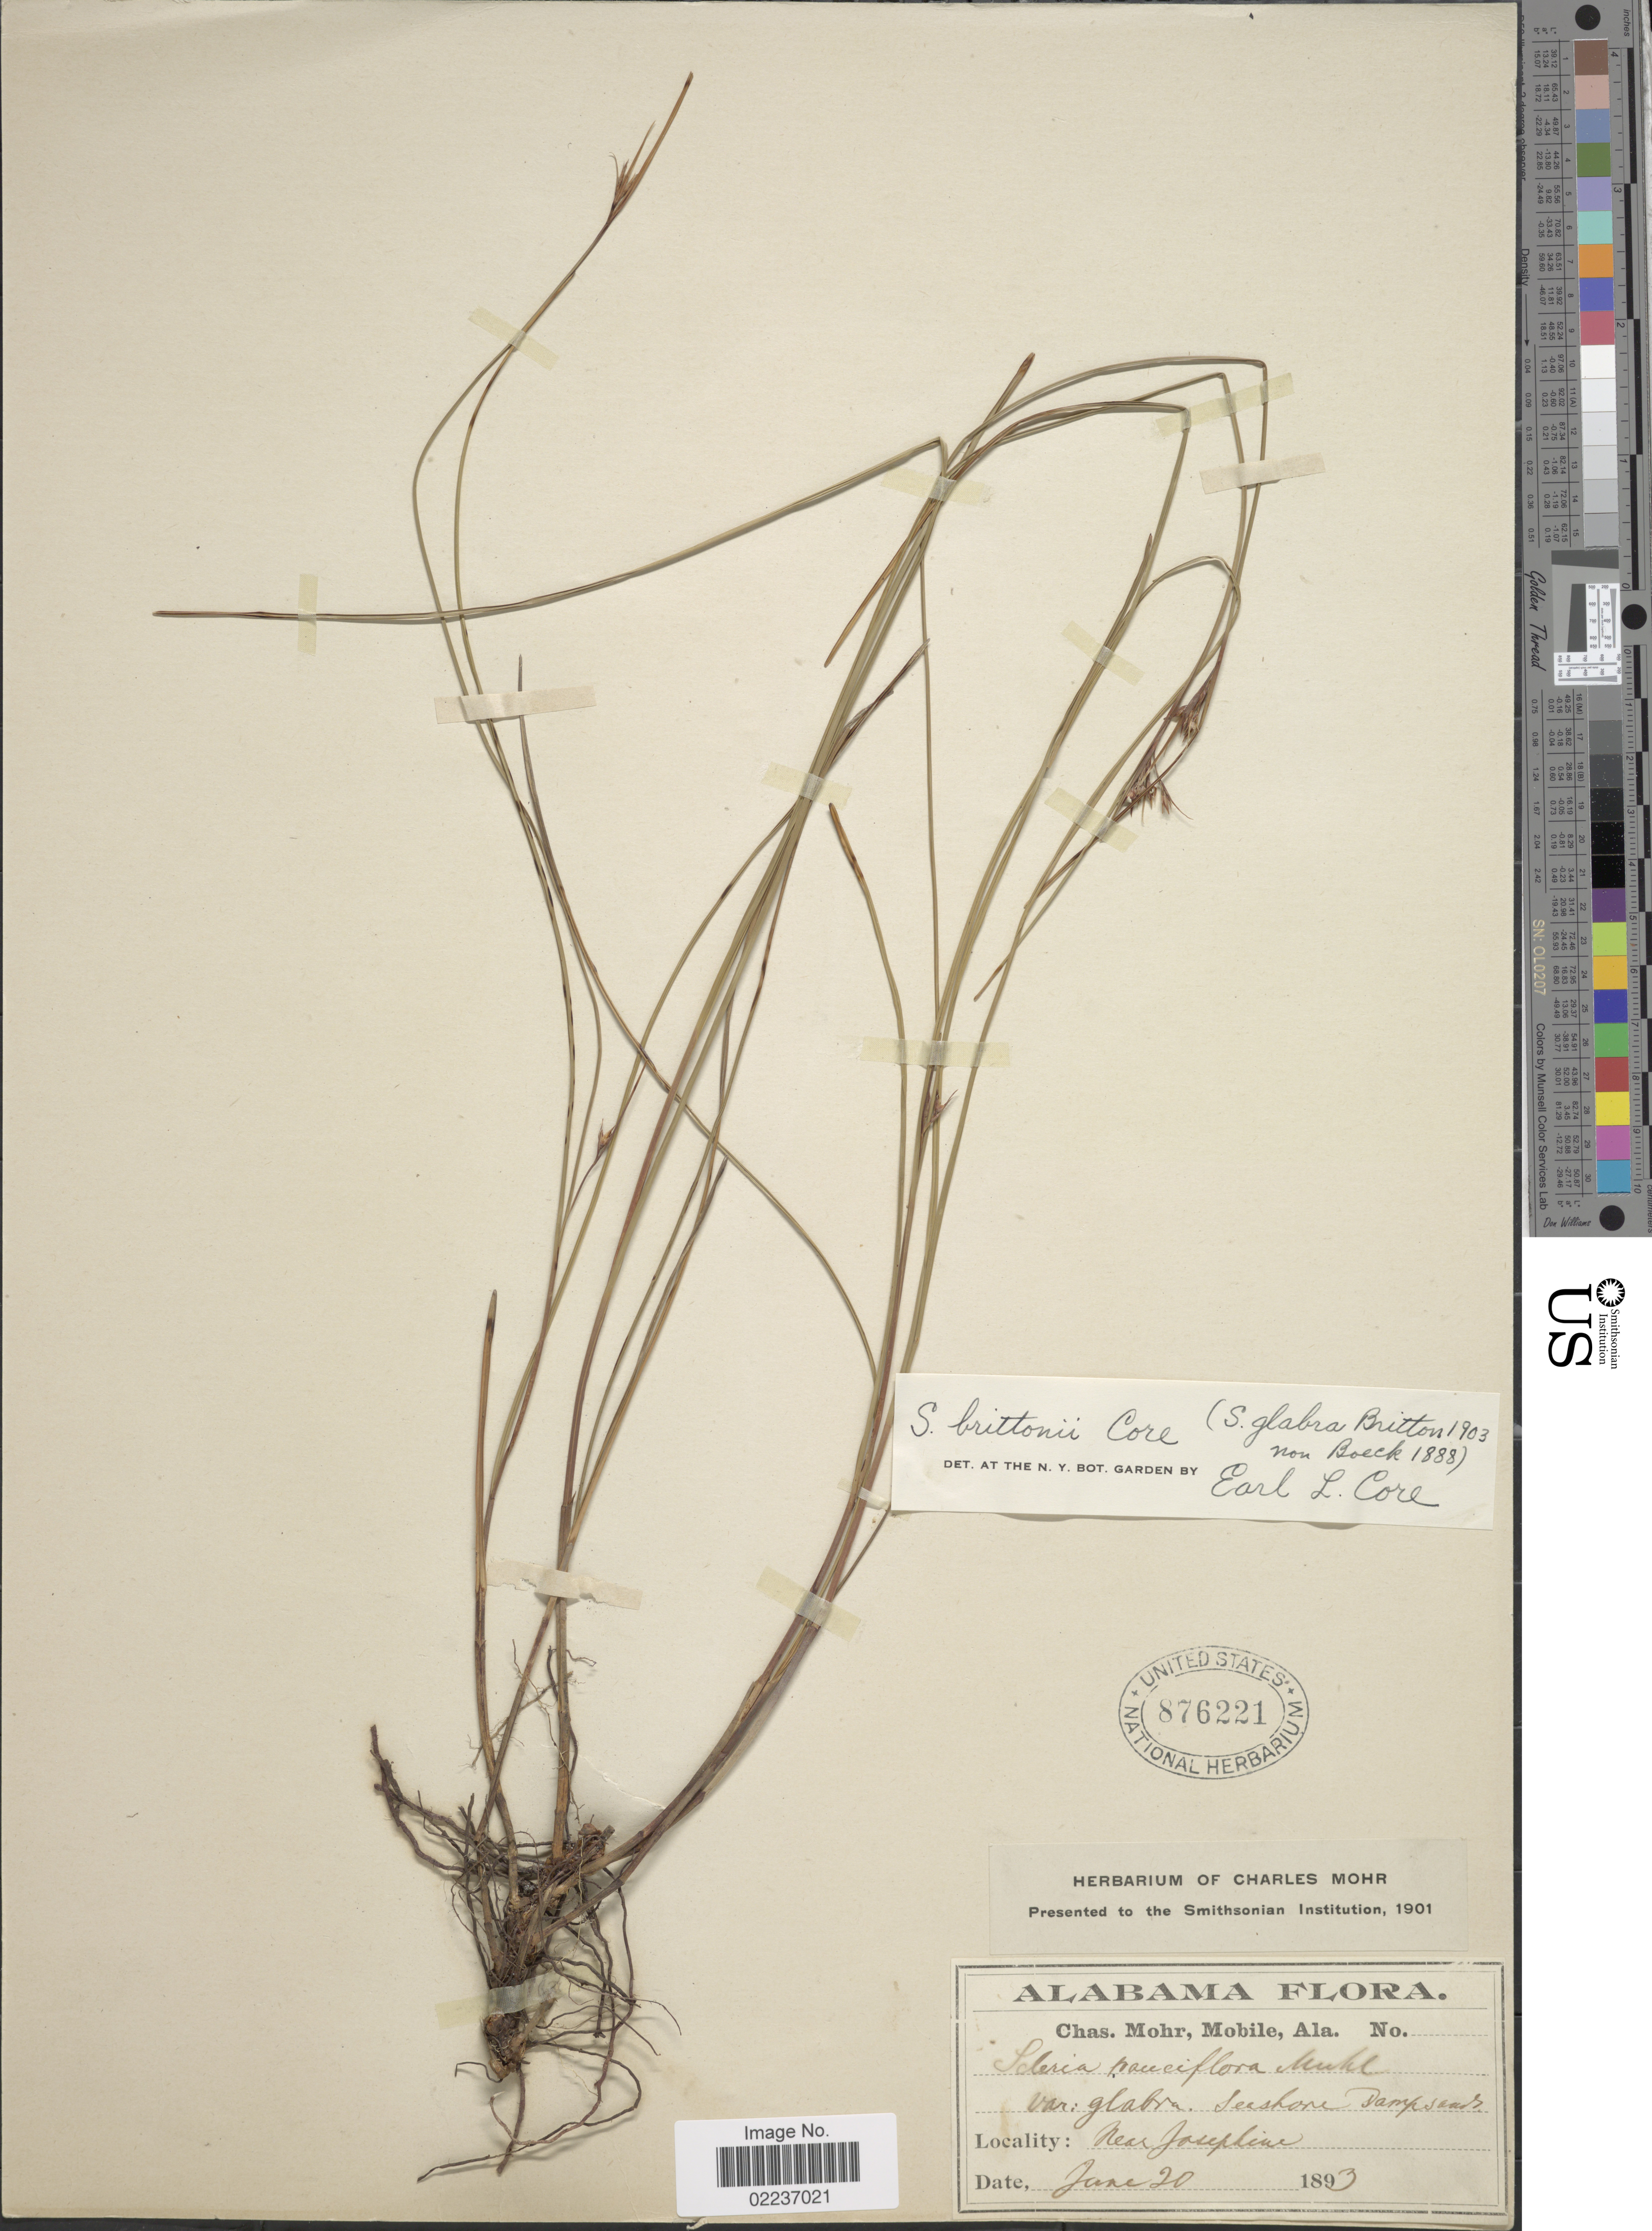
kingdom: Plantae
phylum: Tracheophyta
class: Liliopsida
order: Poales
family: Cyperaceae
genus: Scleria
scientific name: Scleria brittonii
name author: Core ex Small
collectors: Mohr, C. T. (herbarium)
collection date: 1893-06-20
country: United States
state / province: Alabama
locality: near Josephine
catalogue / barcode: US 876221